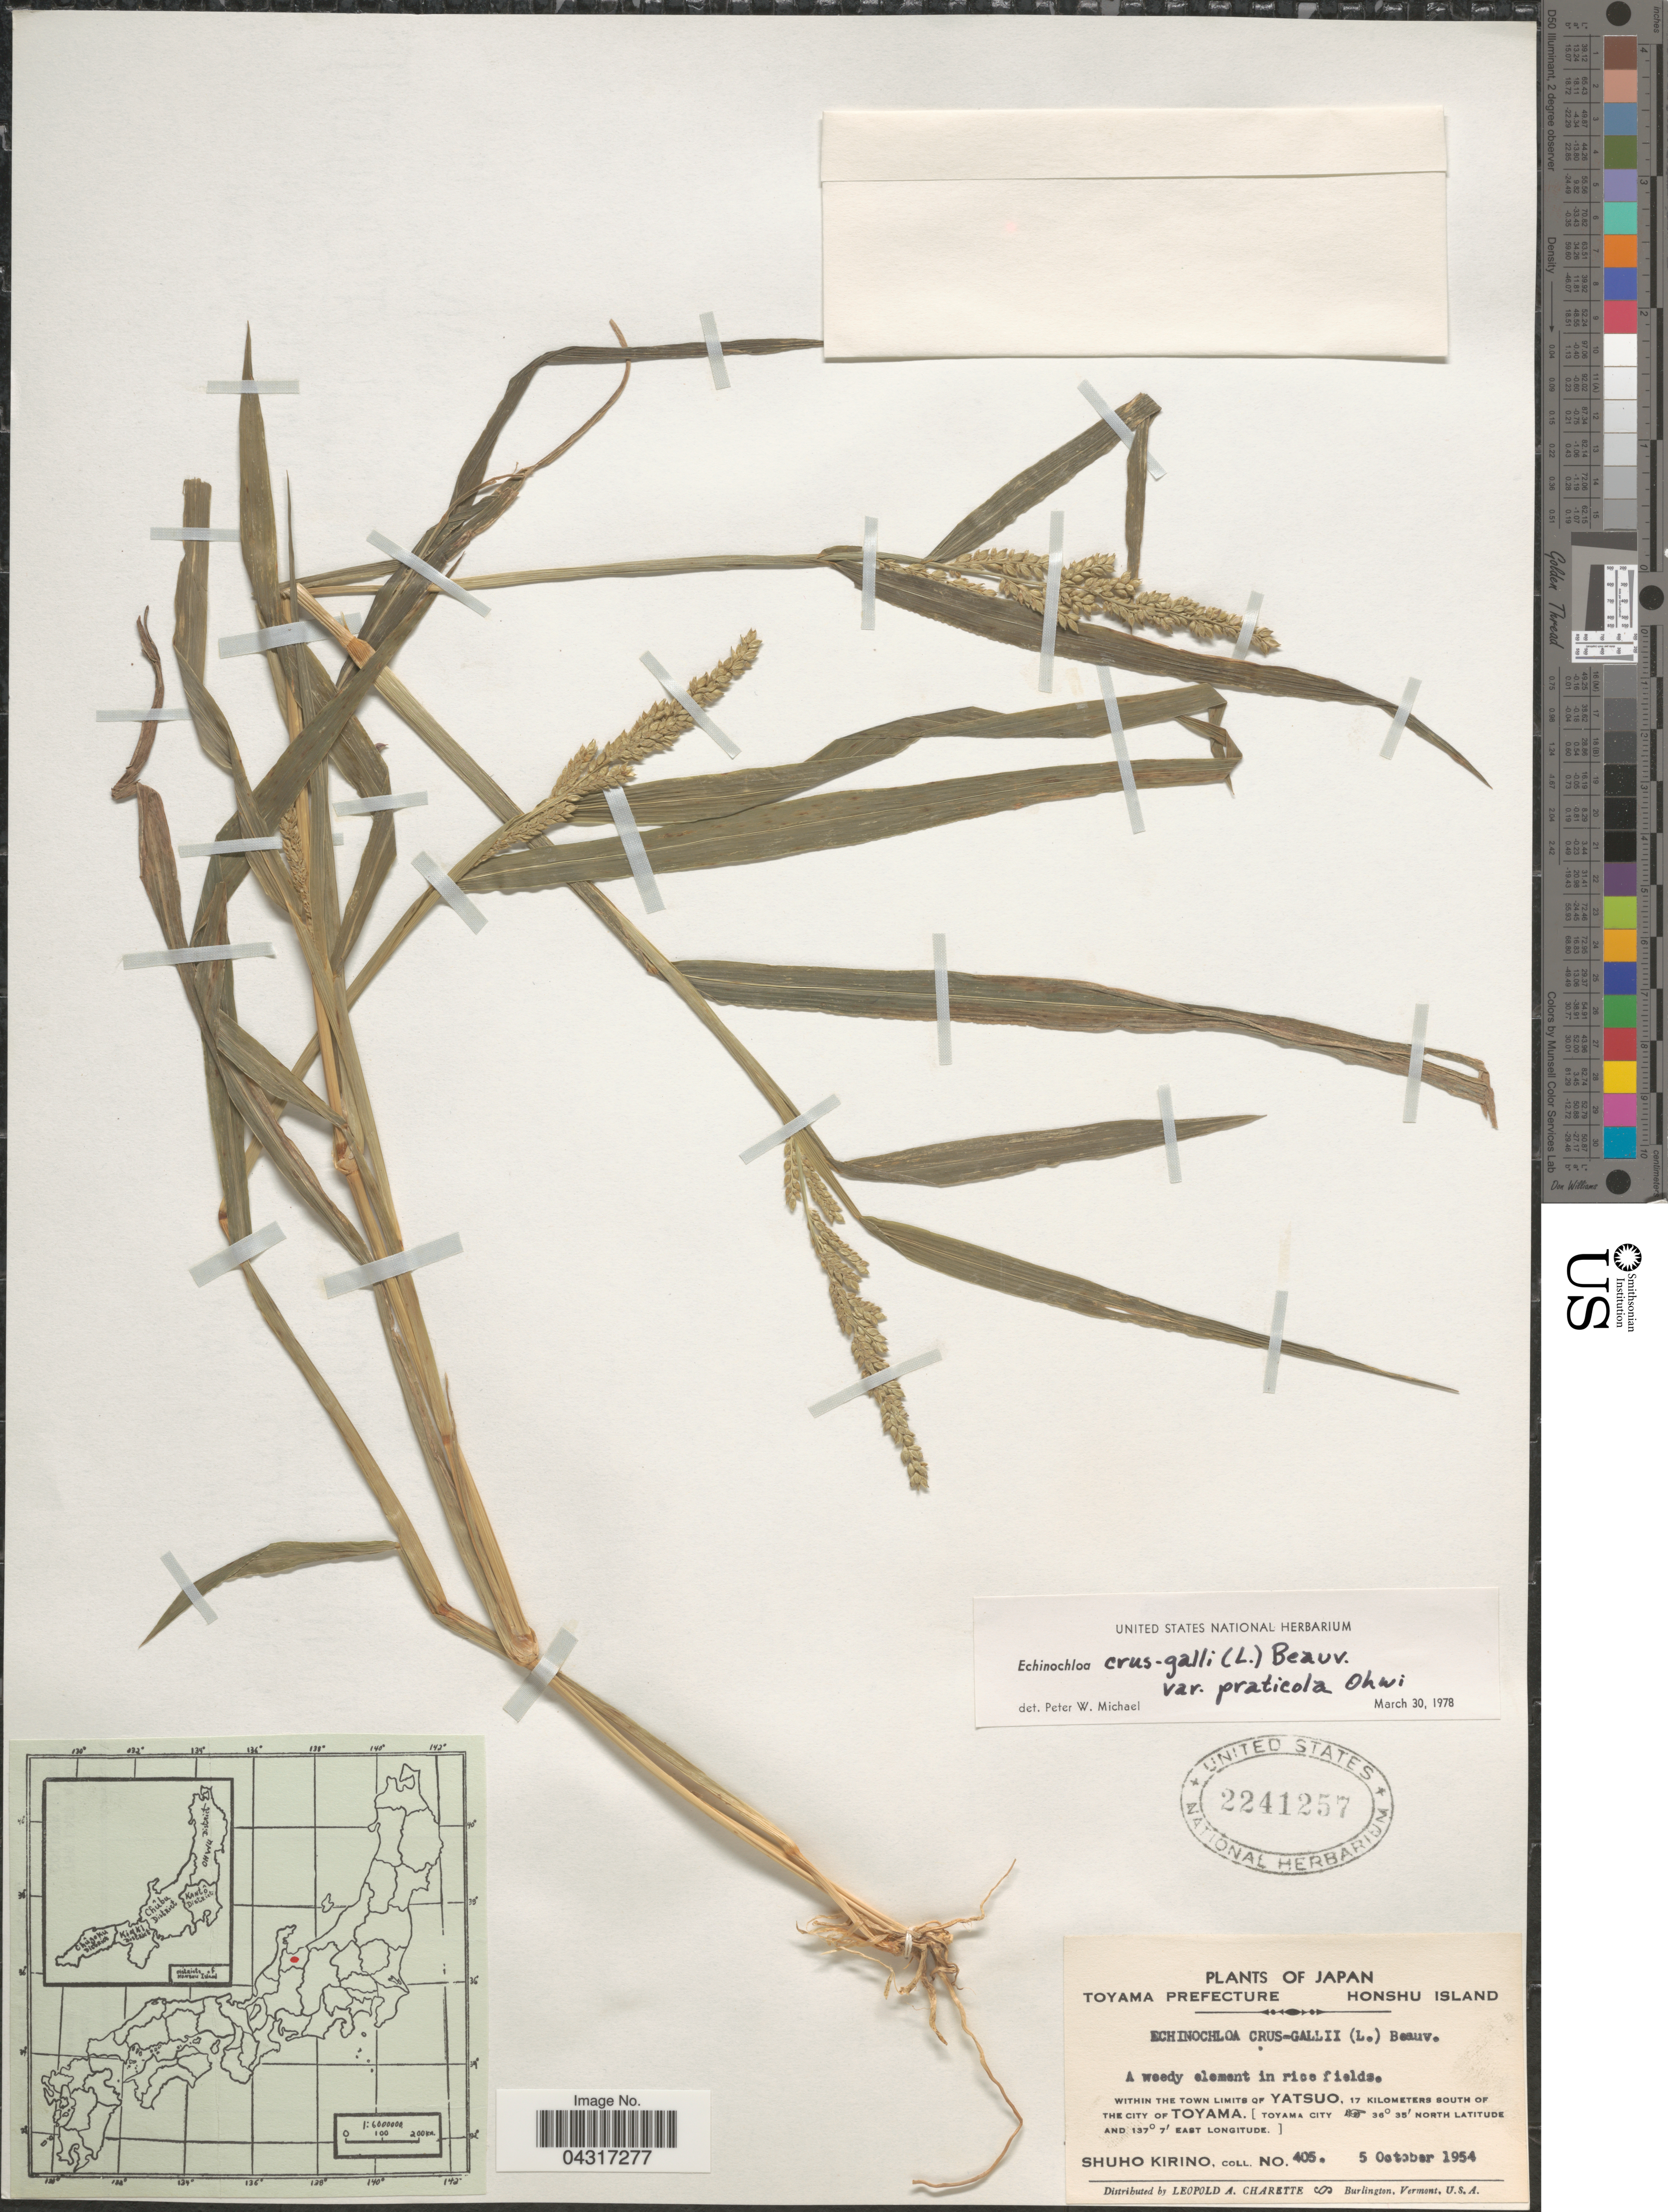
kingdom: Plantae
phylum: Tracheophyta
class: Liliopsida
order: Poales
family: Poaceae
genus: Echinochloa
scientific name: Echinochloa crus-galli var. praticola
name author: Ohwi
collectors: S. Kirino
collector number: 405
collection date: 1954-10-05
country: Japan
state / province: Toyama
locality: Toyama Prefecture. Honshu Island. Within the town limits of Yatsuo, 17 kilometers south of the city of Toyama. [Toyama City].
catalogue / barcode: US 2241257